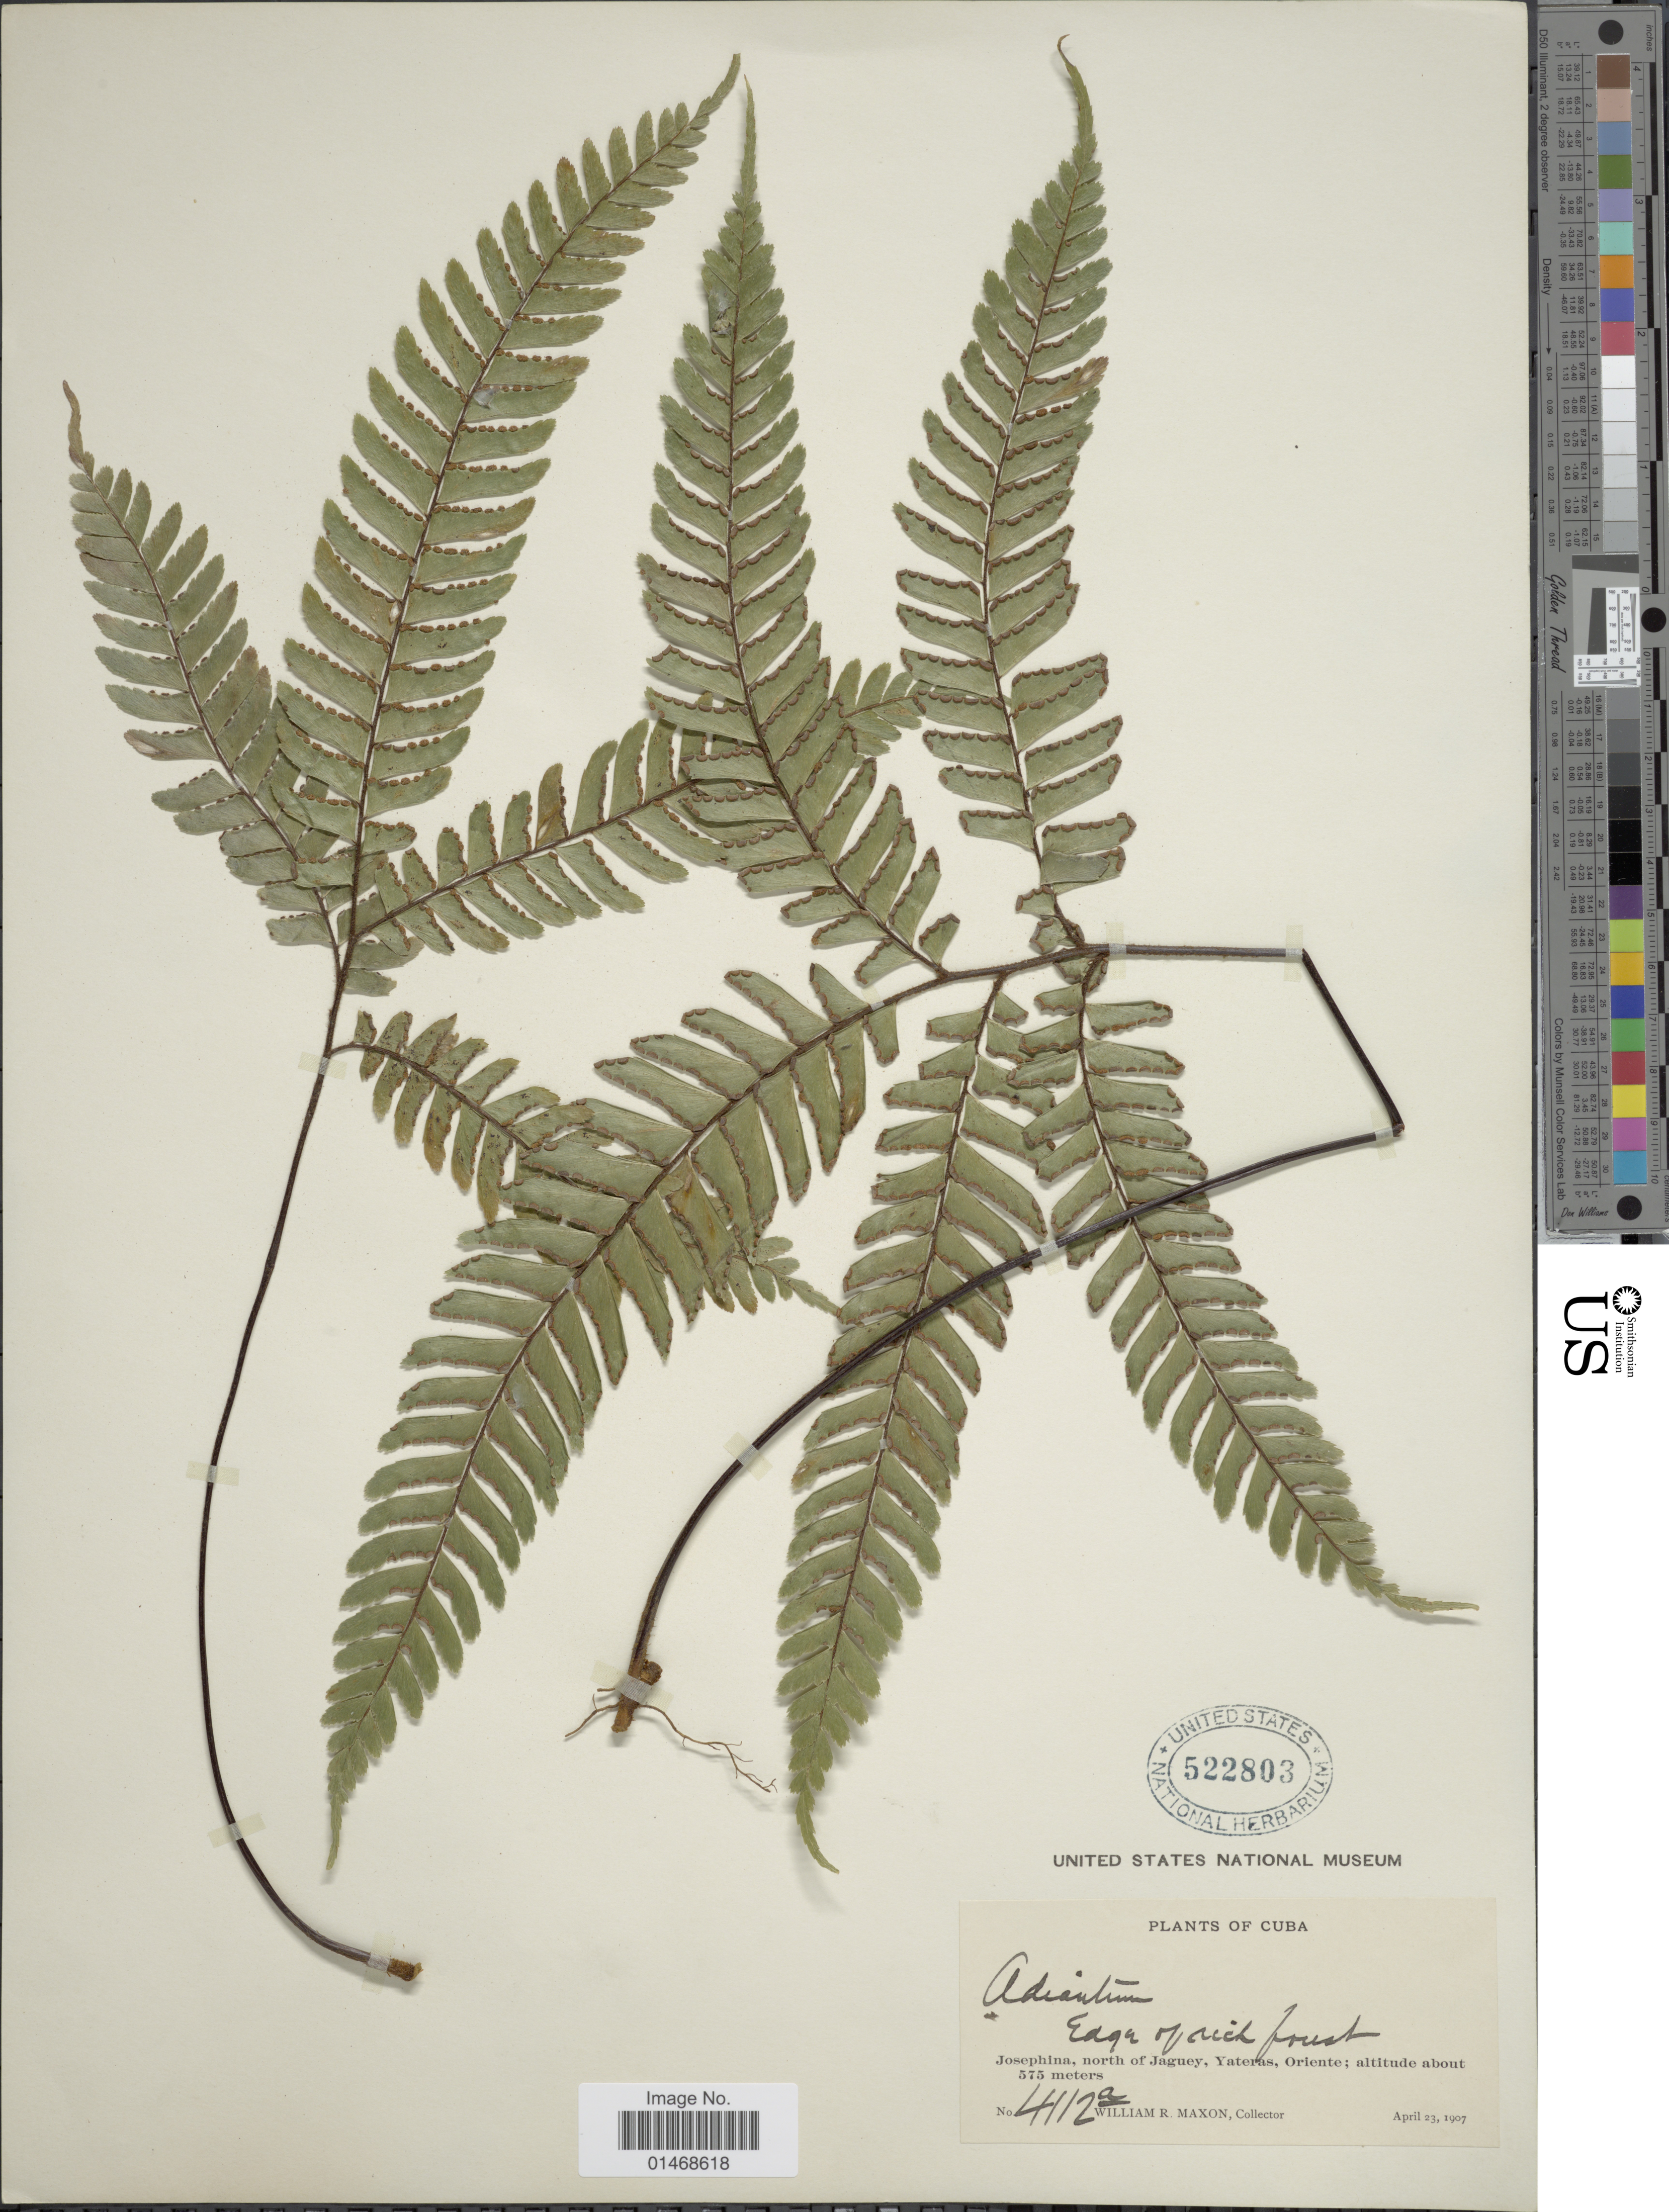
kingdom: Plantae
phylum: Tracheophyta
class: Polypodiopsida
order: Polypodiales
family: Pteridaceae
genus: Adiantum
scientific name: Adiantum cubense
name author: Hook.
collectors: W. R. Maxon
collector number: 4112a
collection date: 1907-04-23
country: Cuba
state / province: Oriente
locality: Josephina, north of Jaguey, Yateras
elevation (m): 575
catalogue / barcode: US 522803